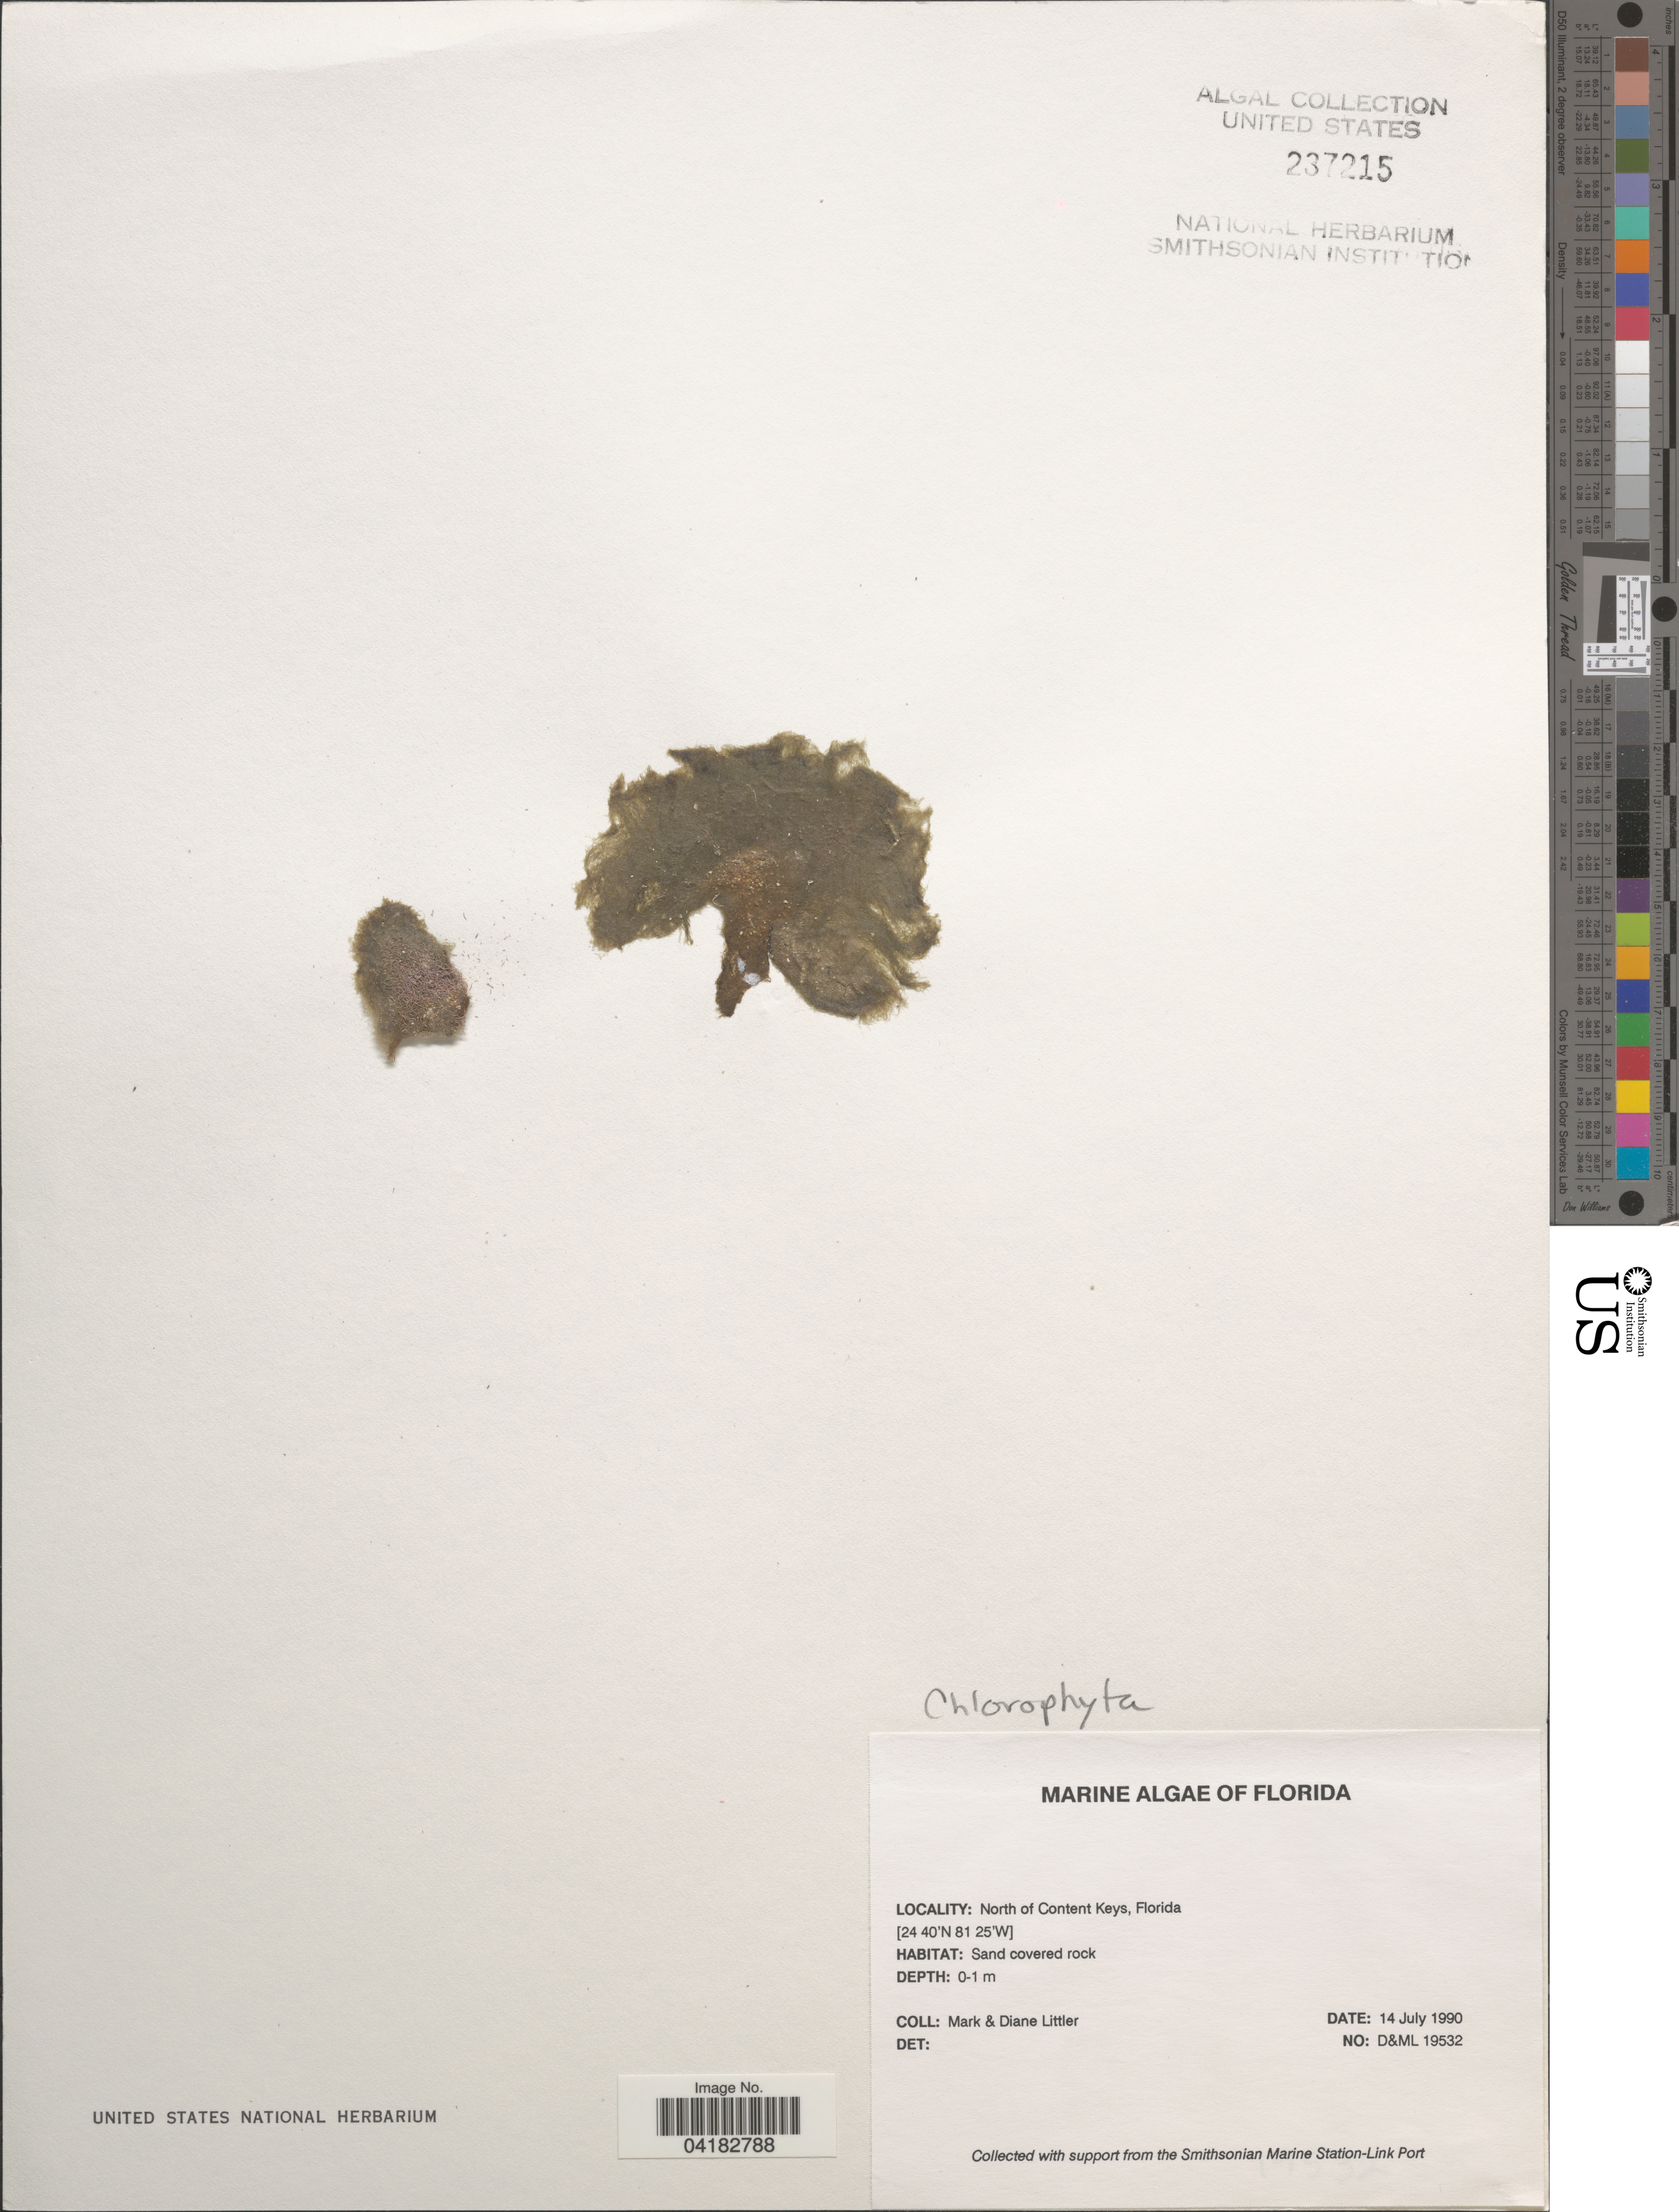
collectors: M. Littler & D. S. Littler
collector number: D&ML19532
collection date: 1990-07-14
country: United States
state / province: Florida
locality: North of Content Keys.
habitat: Sand covered rock.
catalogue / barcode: US 237215